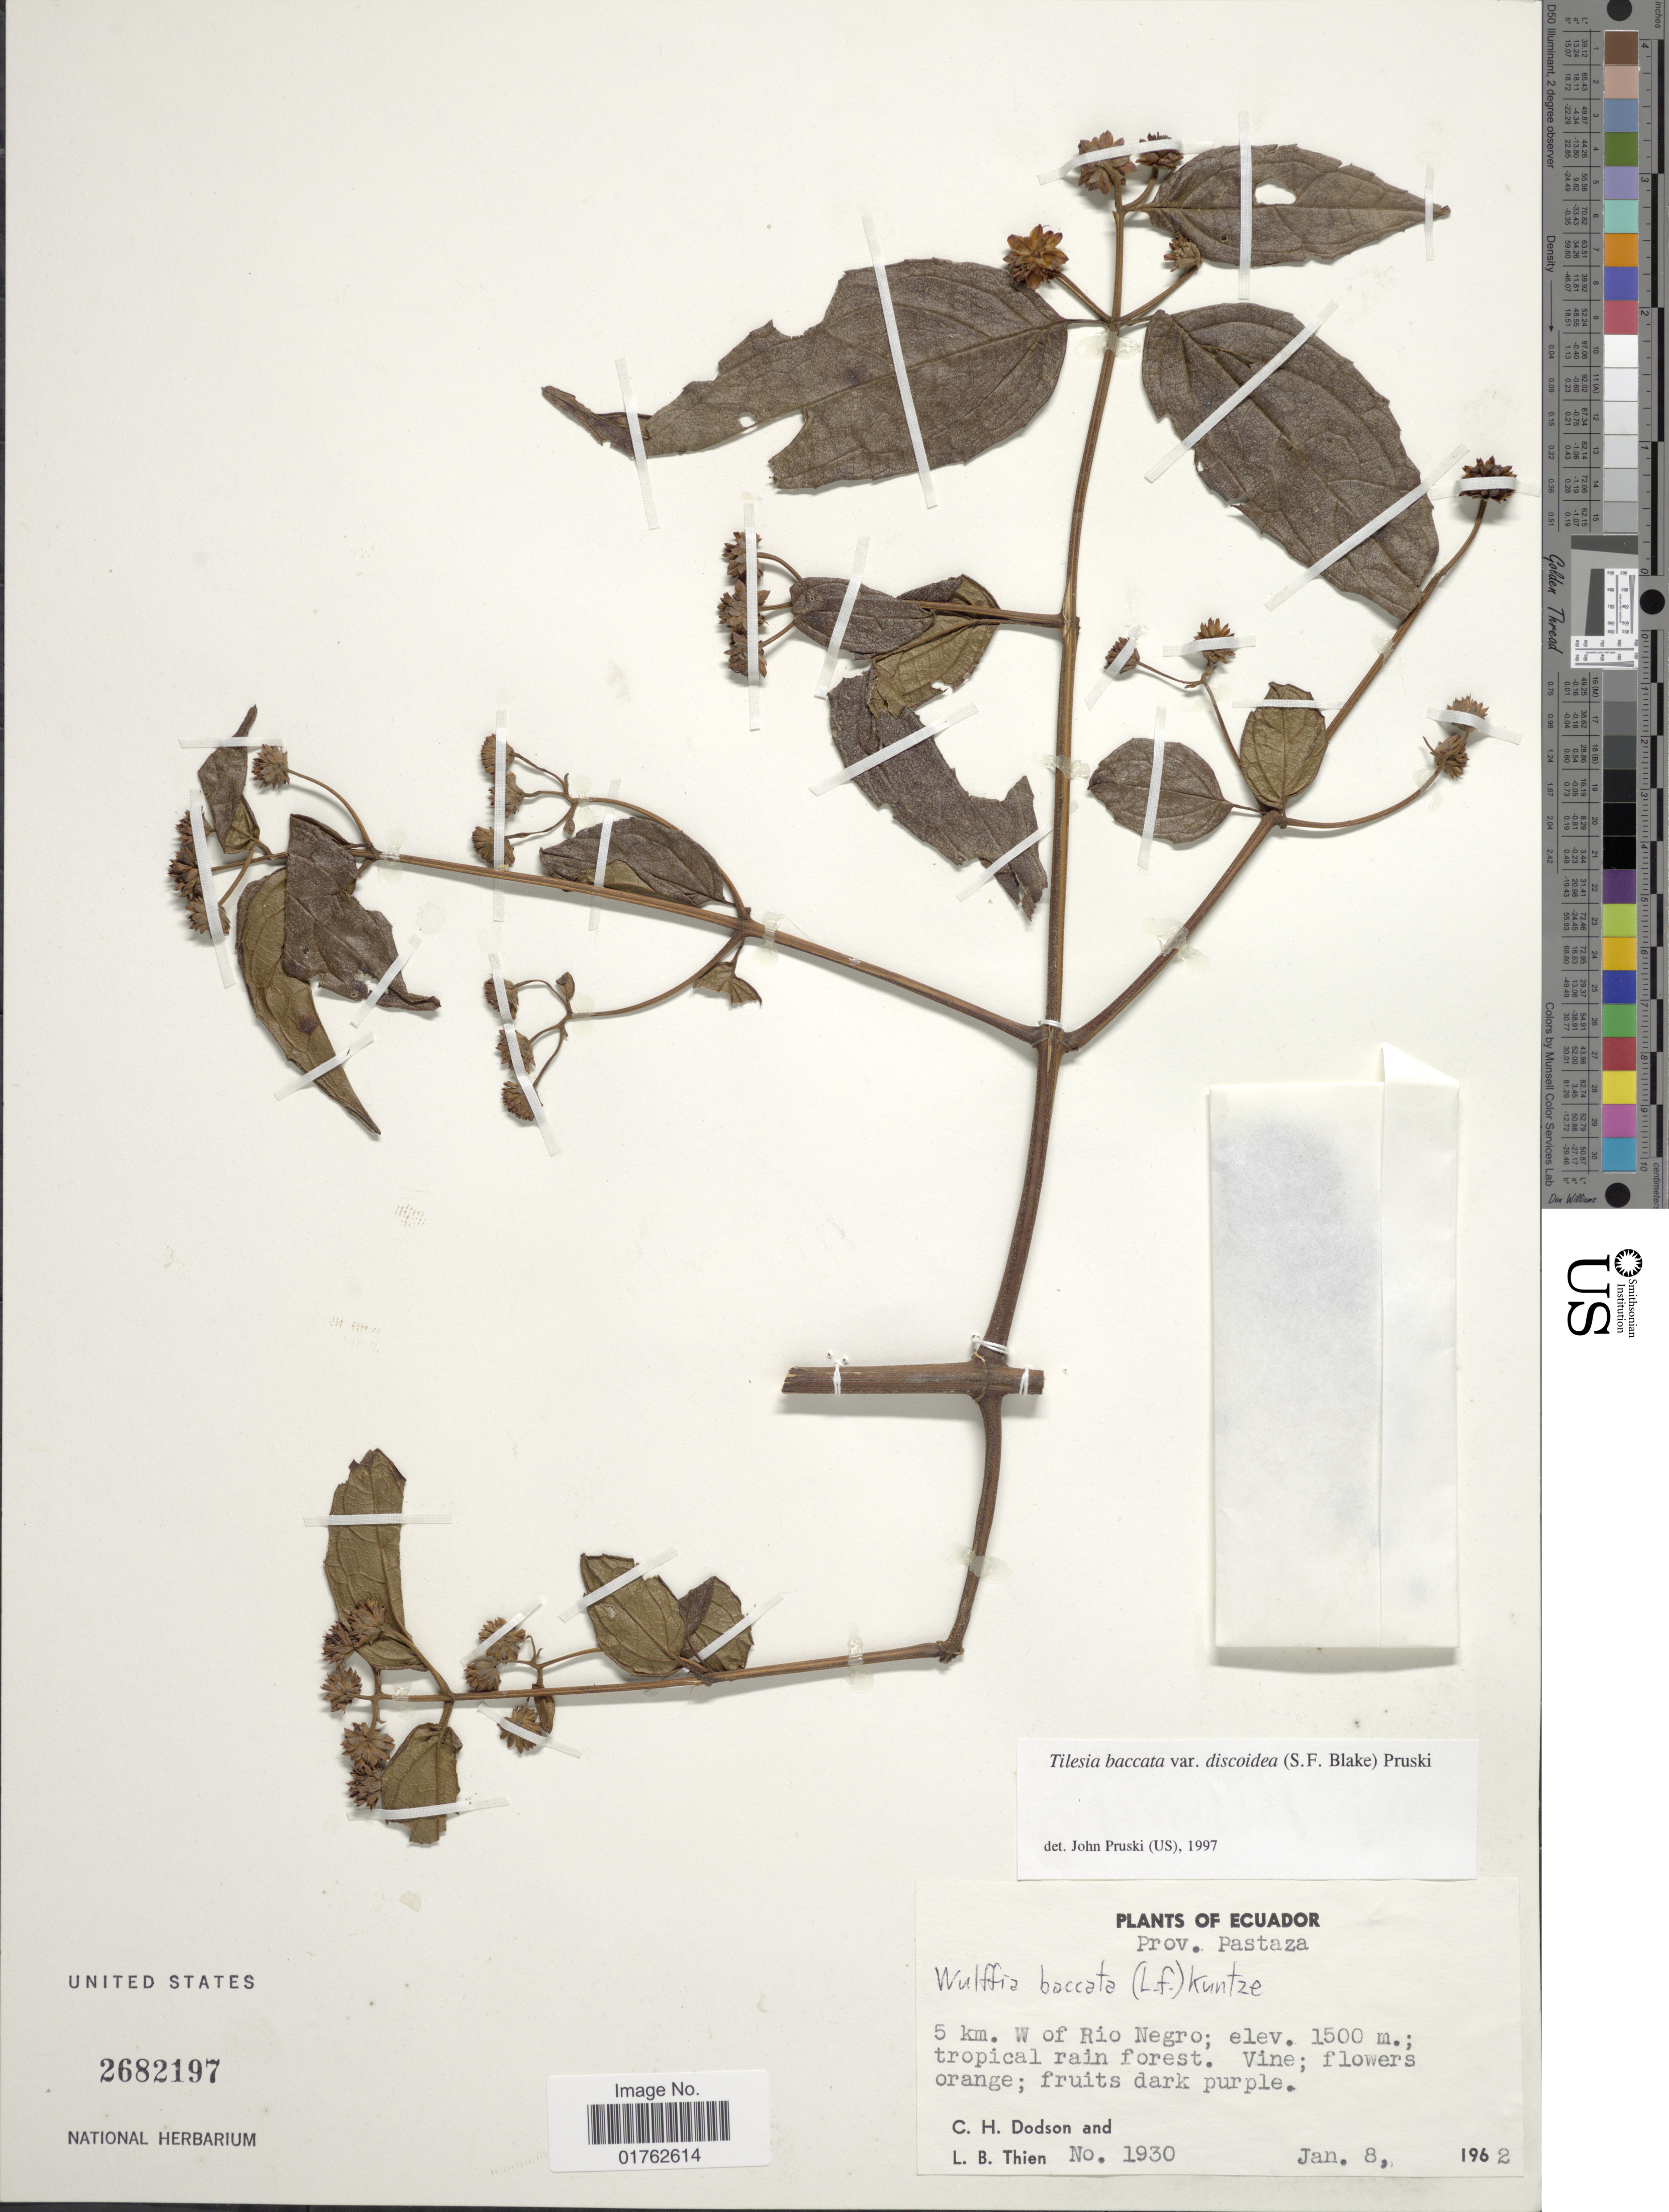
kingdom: Plantae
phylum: Tracheophyta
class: Magnoliopsida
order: Asterales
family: Asteraceae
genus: Wulffia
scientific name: Wulffia baccata var. discoidea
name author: S.F. Blake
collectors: C. H. Dodson & L. Thien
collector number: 1930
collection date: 1962-01-08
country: Ecuador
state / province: Pastaza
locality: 5 km. E of Rio Negro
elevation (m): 1500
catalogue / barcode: US 2682197